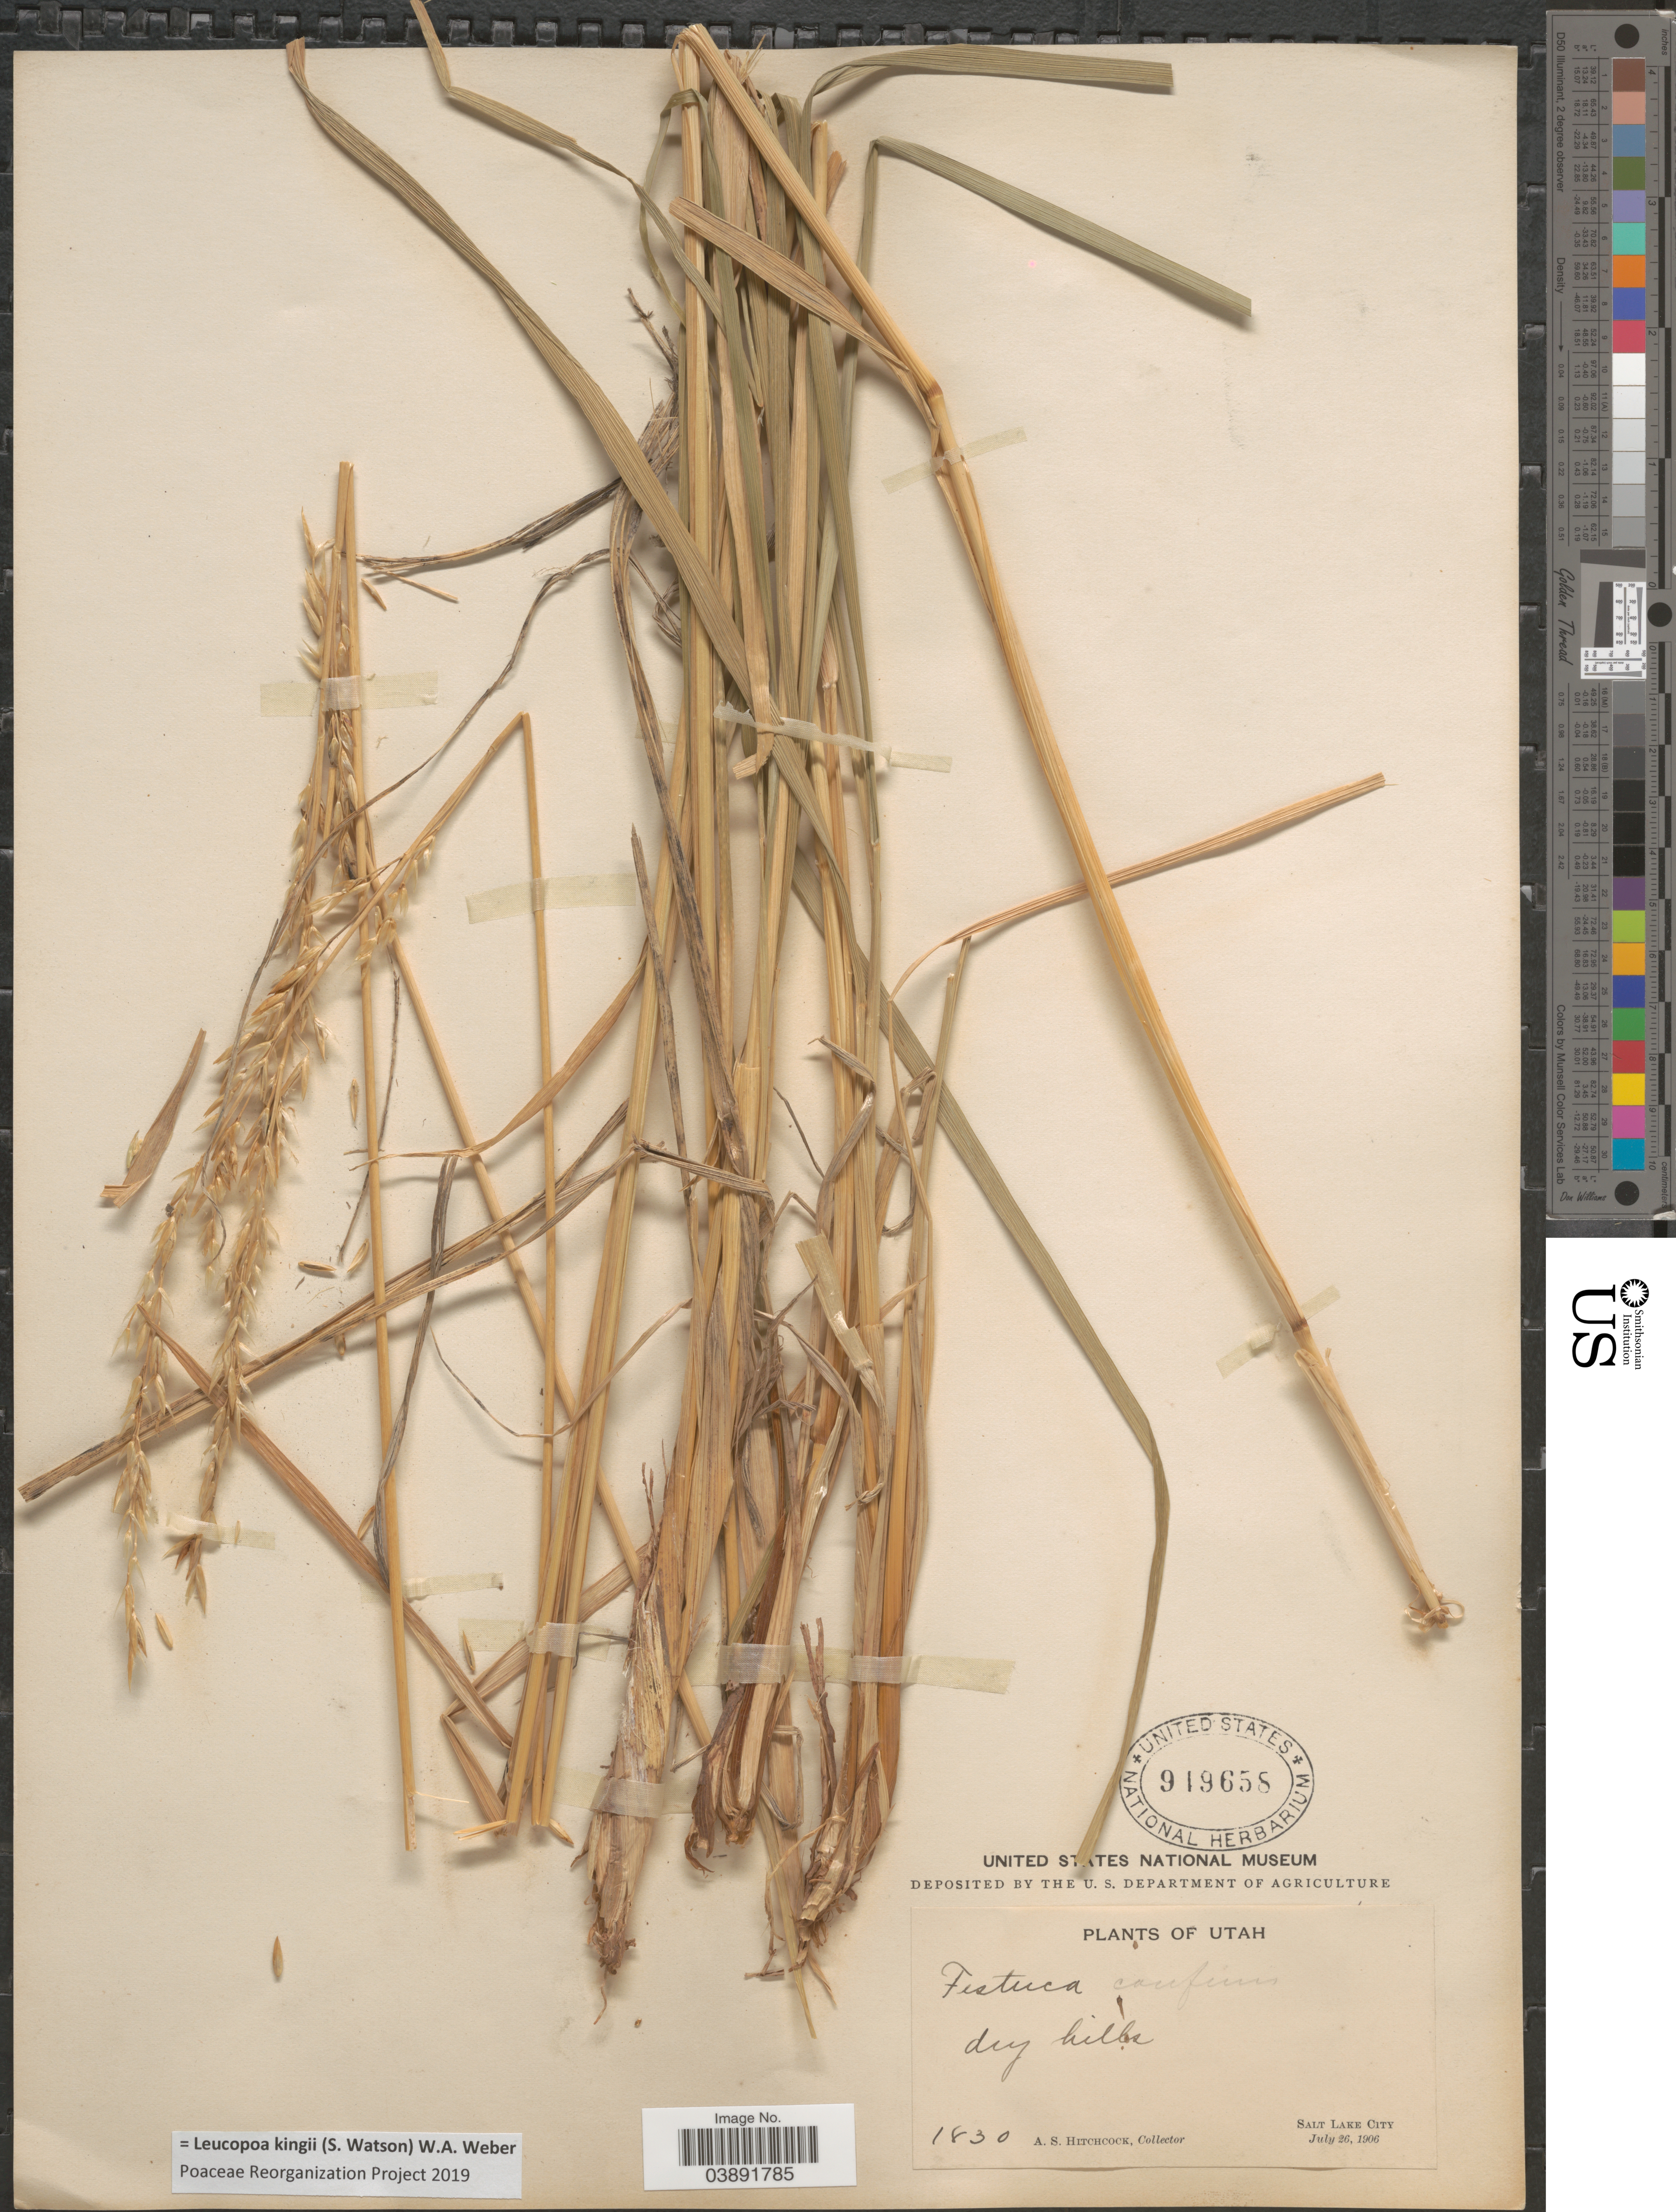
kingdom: Plantae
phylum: Tracheophyta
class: Liliopsida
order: Poales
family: Poaceae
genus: Hesperochloa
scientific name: Hesperochloa kingii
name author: (S. Watson) Rydb.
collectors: A. S. Hitchcock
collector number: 1830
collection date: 1906-07-26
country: United States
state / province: Utah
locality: Dry hills. Salt Lake City.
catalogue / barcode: US 949658